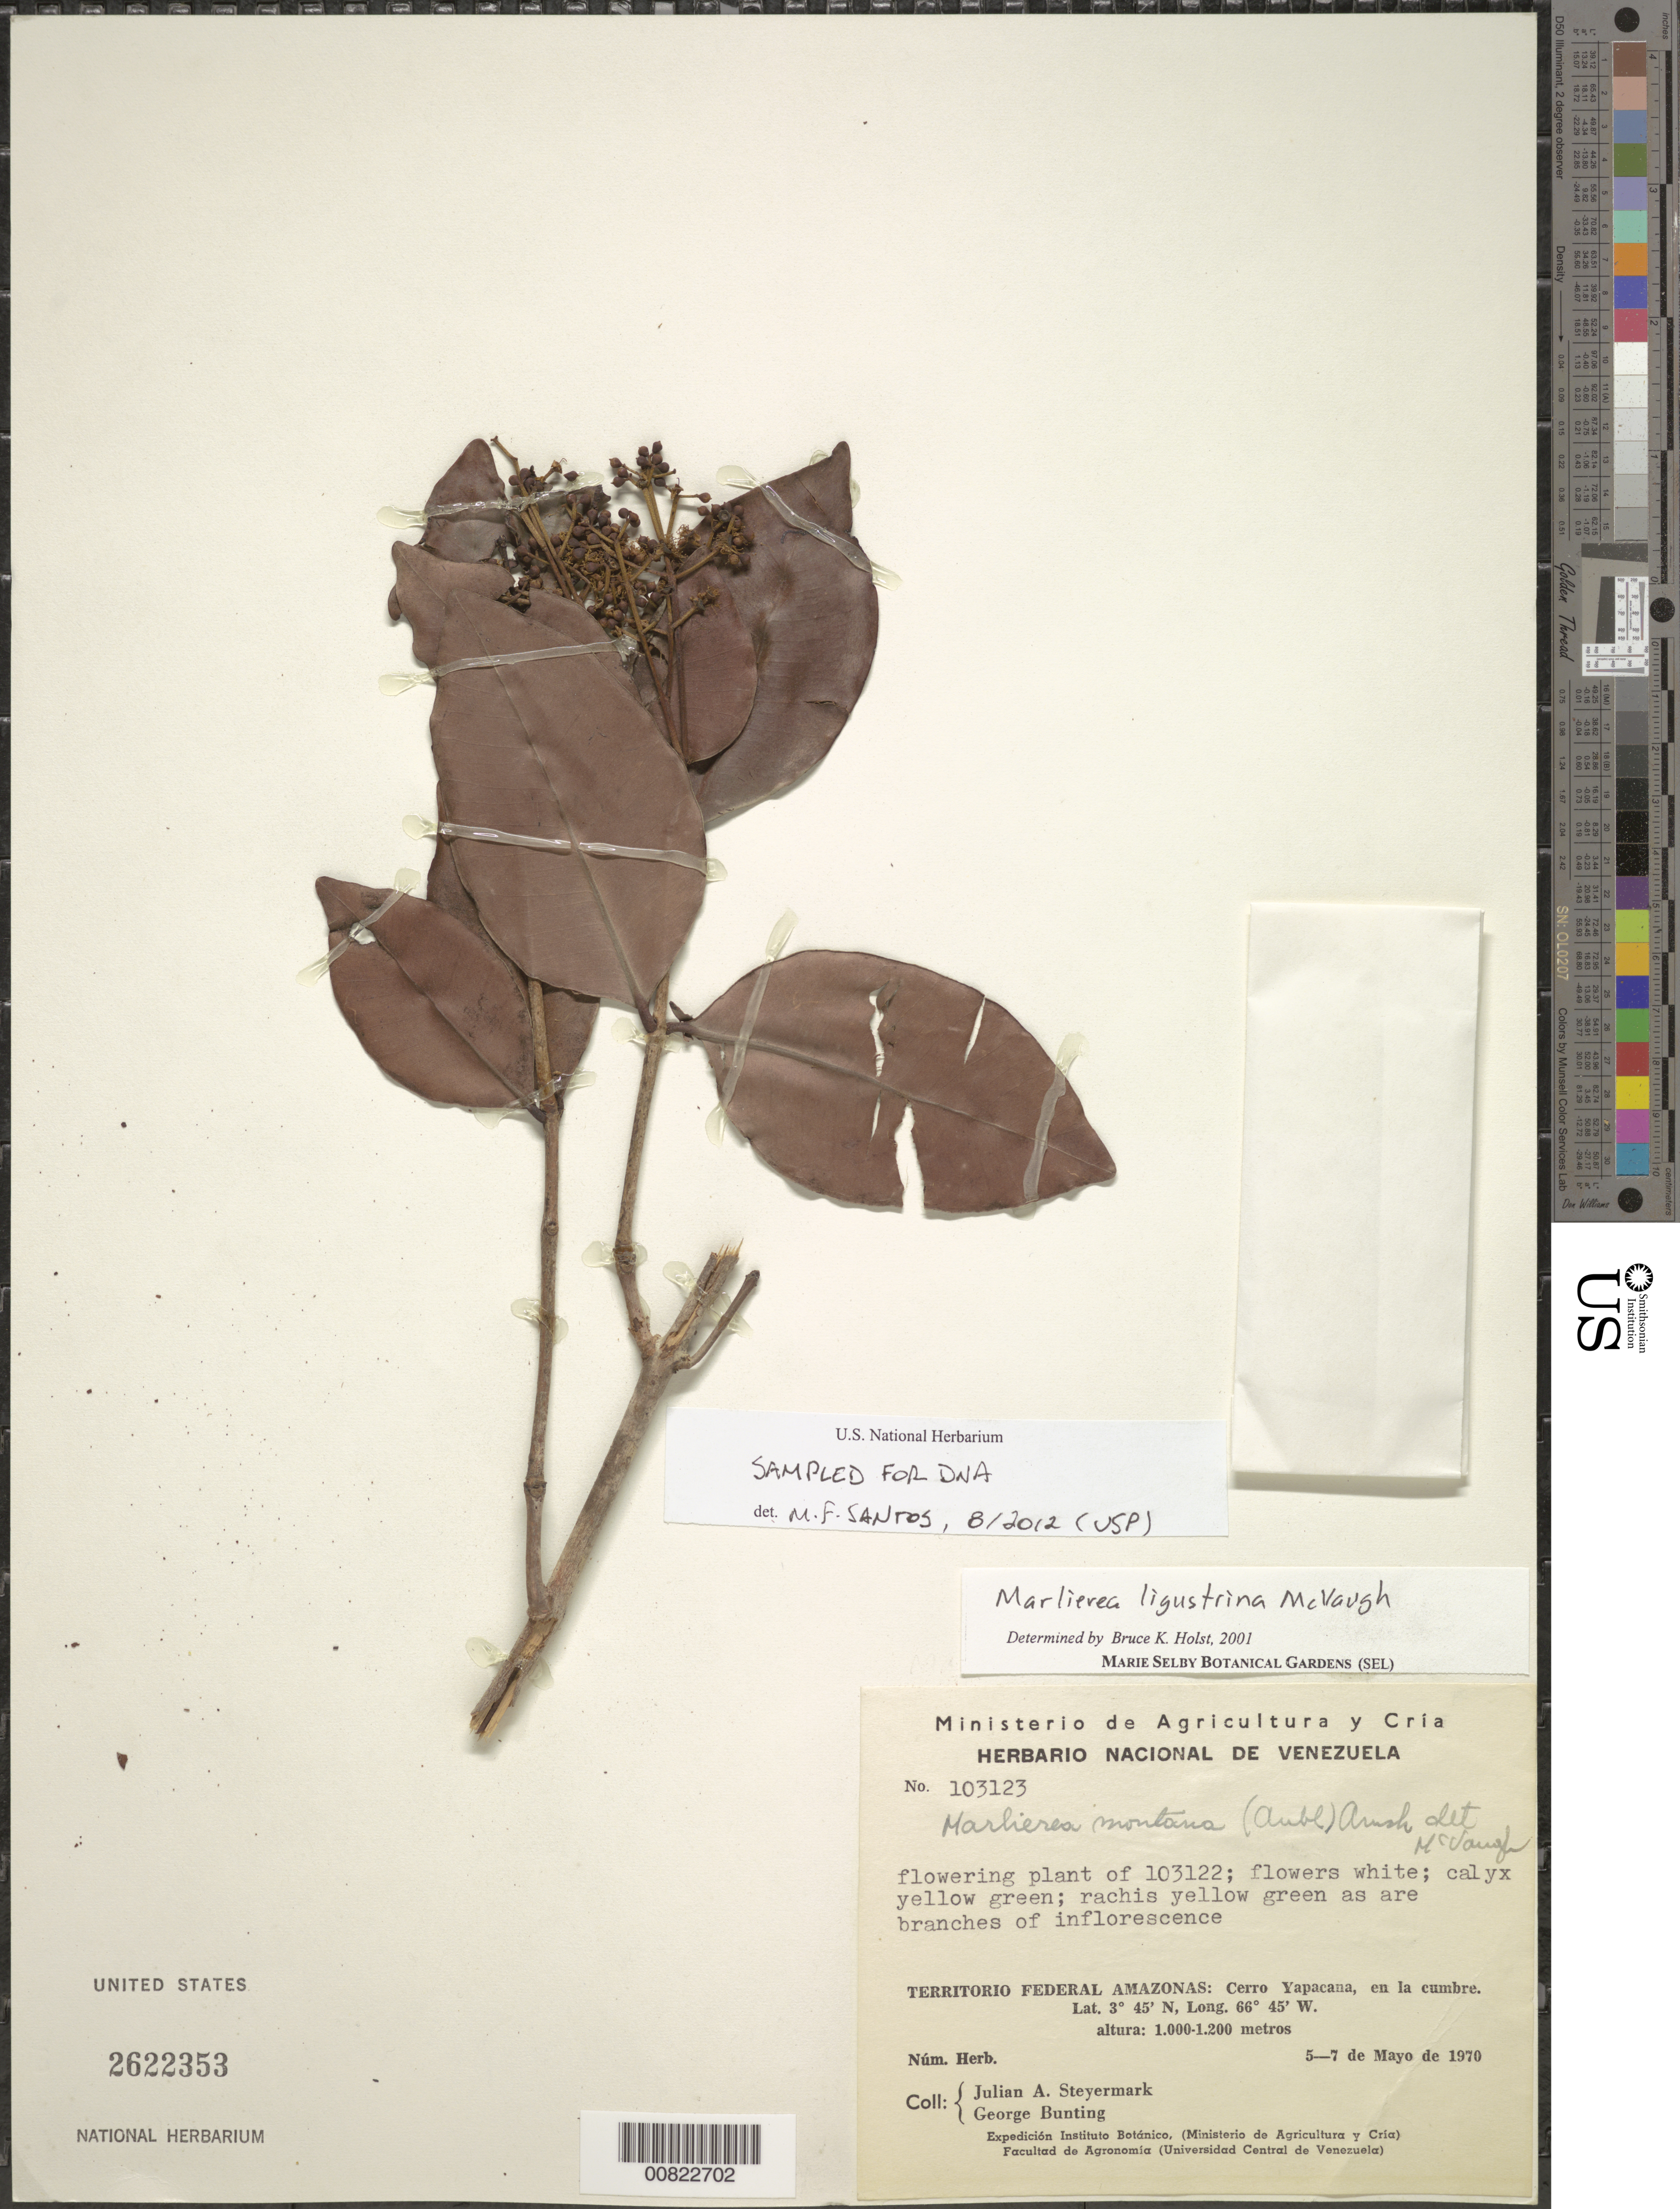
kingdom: Plantae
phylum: Tracheophyta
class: Magnoliopsida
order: Myrtales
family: Myrtaceae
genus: Myrcia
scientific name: Myrcia ligustrina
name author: (McVaugh) E. Lucas & C.E. Wilson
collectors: J. Steyermark & G. S. Bunting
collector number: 103123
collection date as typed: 5-May-70 to 7-May-70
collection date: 1970-05-05/1970-05-07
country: Venezuela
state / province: Amazonas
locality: Cerro Yapacána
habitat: Cumbre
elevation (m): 1000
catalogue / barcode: US 2622353